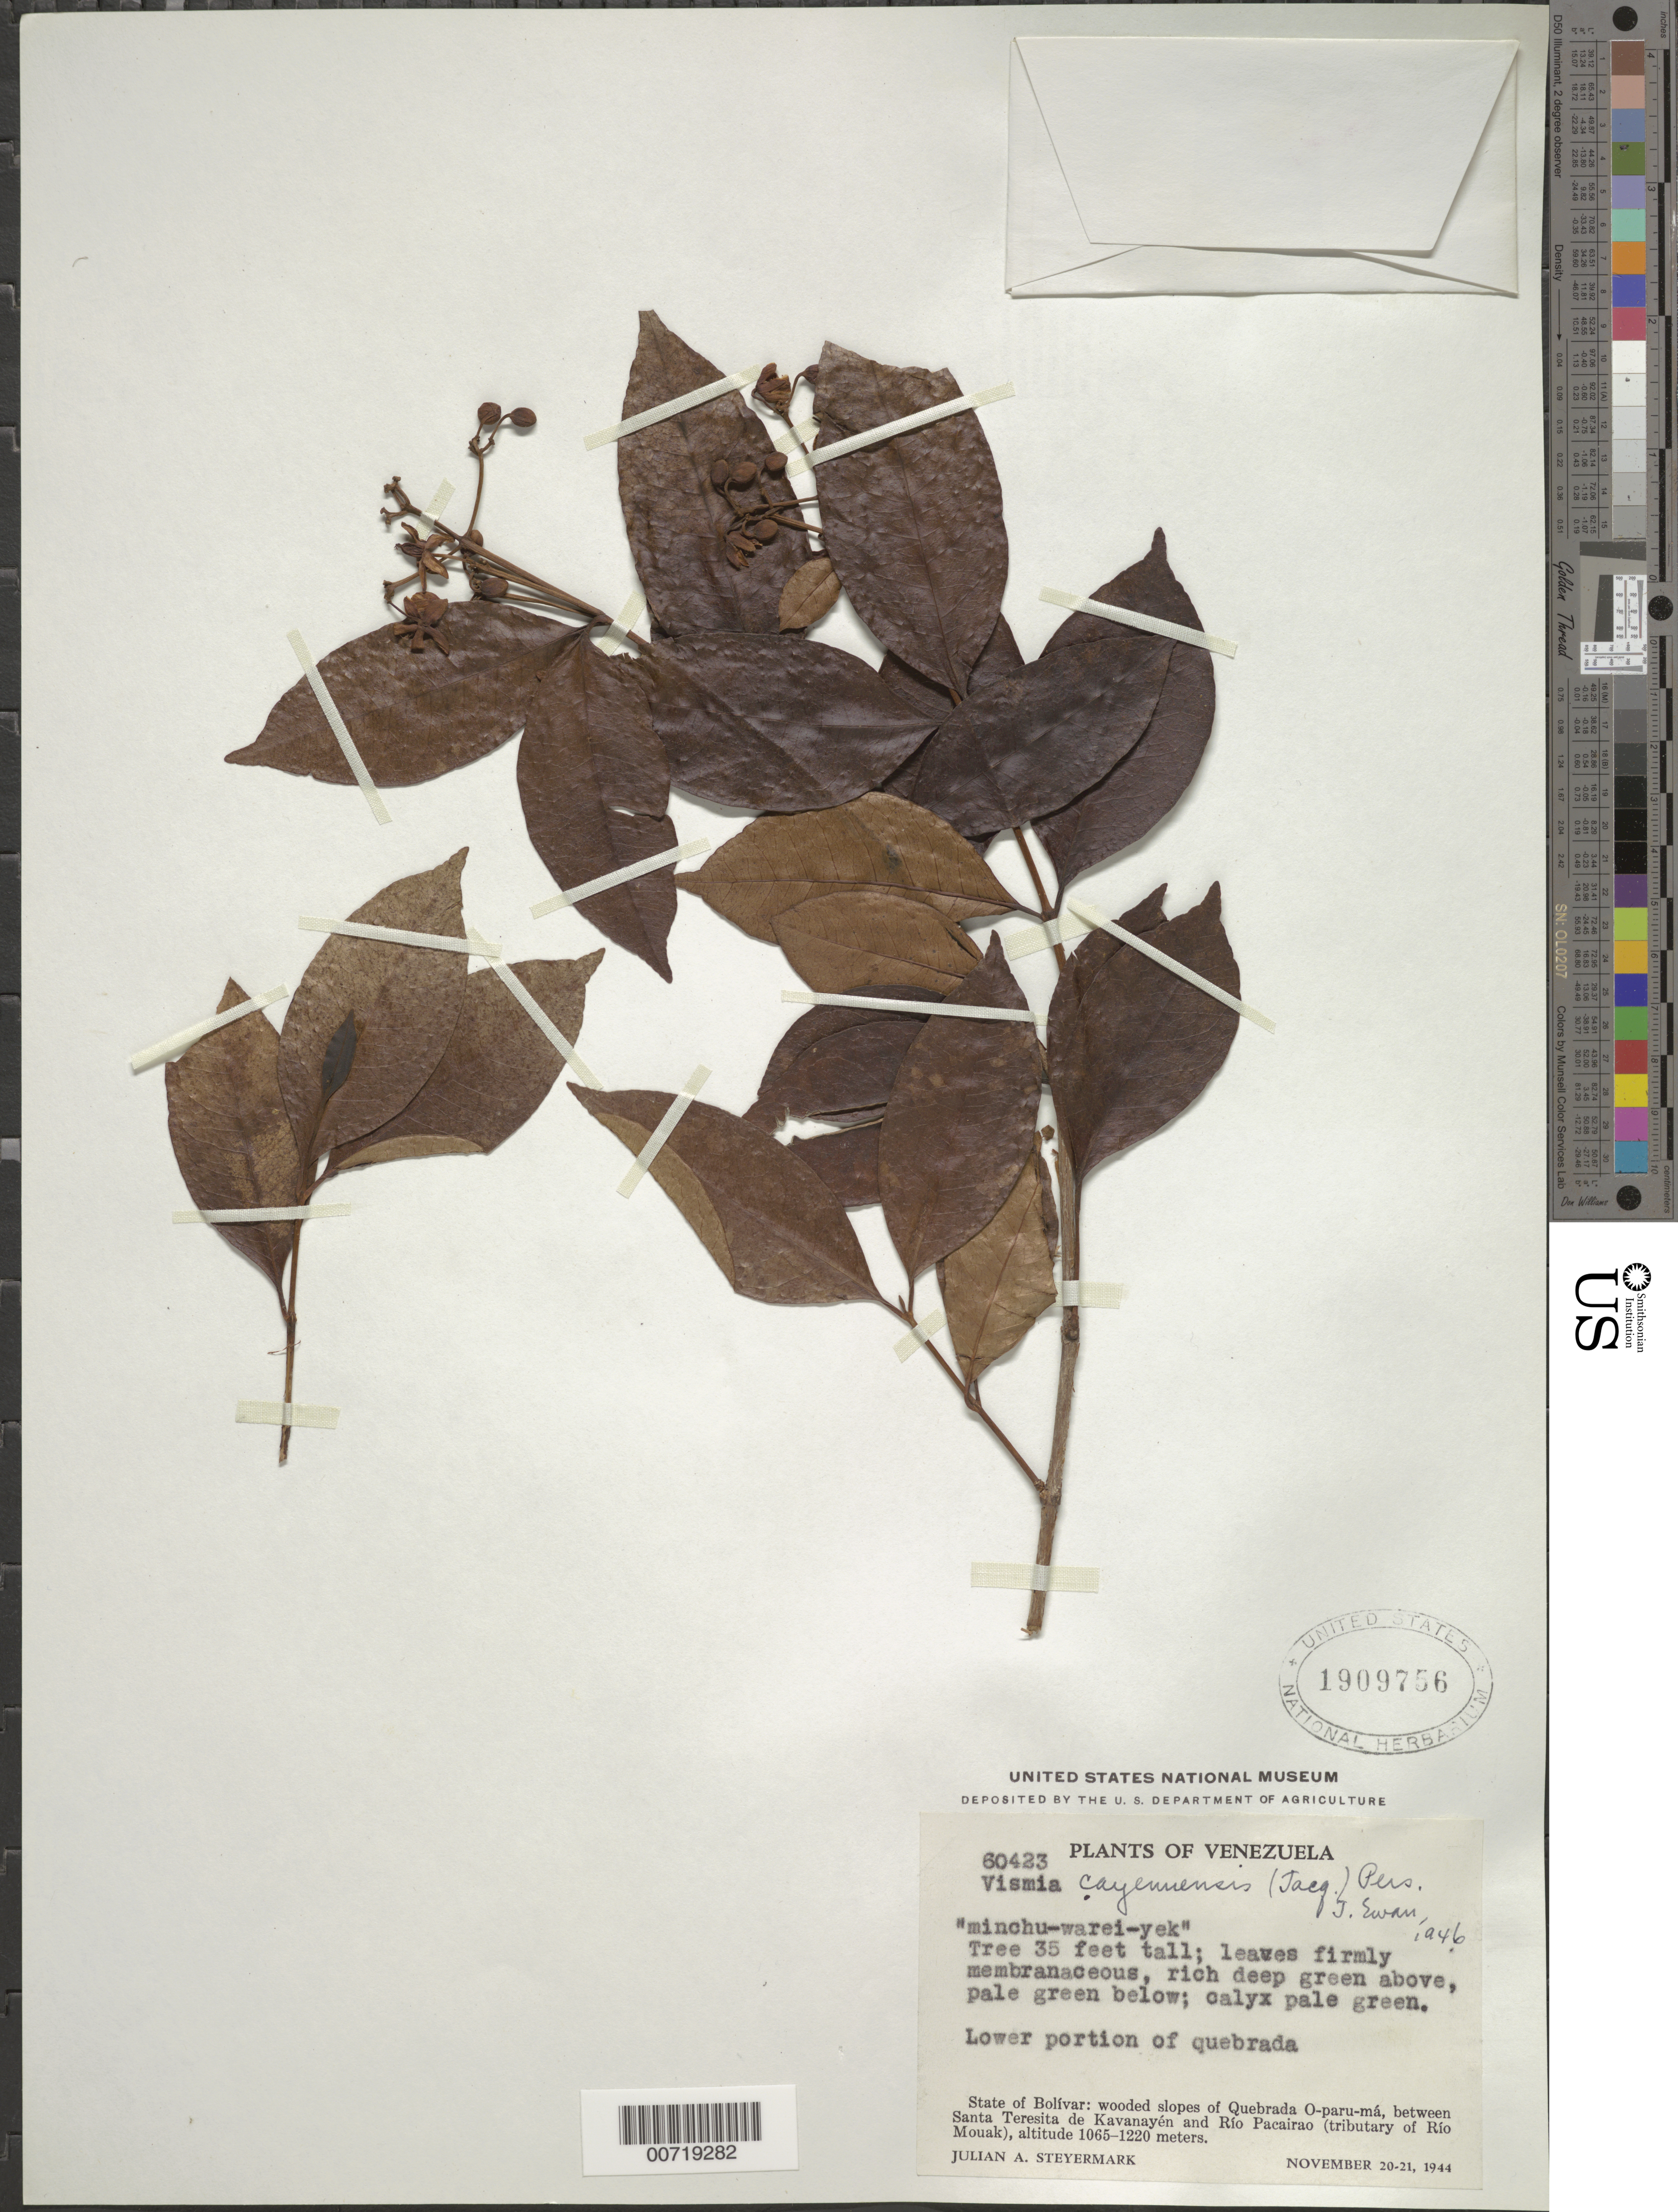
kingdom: Plantae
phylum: Tracheophyta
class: Magnoliopsida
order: Malpighiales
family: Hypericaceae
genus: Vismia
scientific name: Vismia cayennensis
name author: (Jacq.) Pers.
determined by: Ewan, J. A.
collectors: J. Steyermark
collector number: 60423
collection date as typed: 20-Nov-44 to 21-Nov-44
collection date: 1944-11-20/1944-11-21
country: Venezuela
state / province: Bolívar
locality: Quebrada O-paru-má, between Santa Teresita de Kavanayén and Río Pacairao (trib. of Río Mouak)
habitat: Lower portion of quebrada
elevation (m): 1065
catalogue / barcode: US 1909756